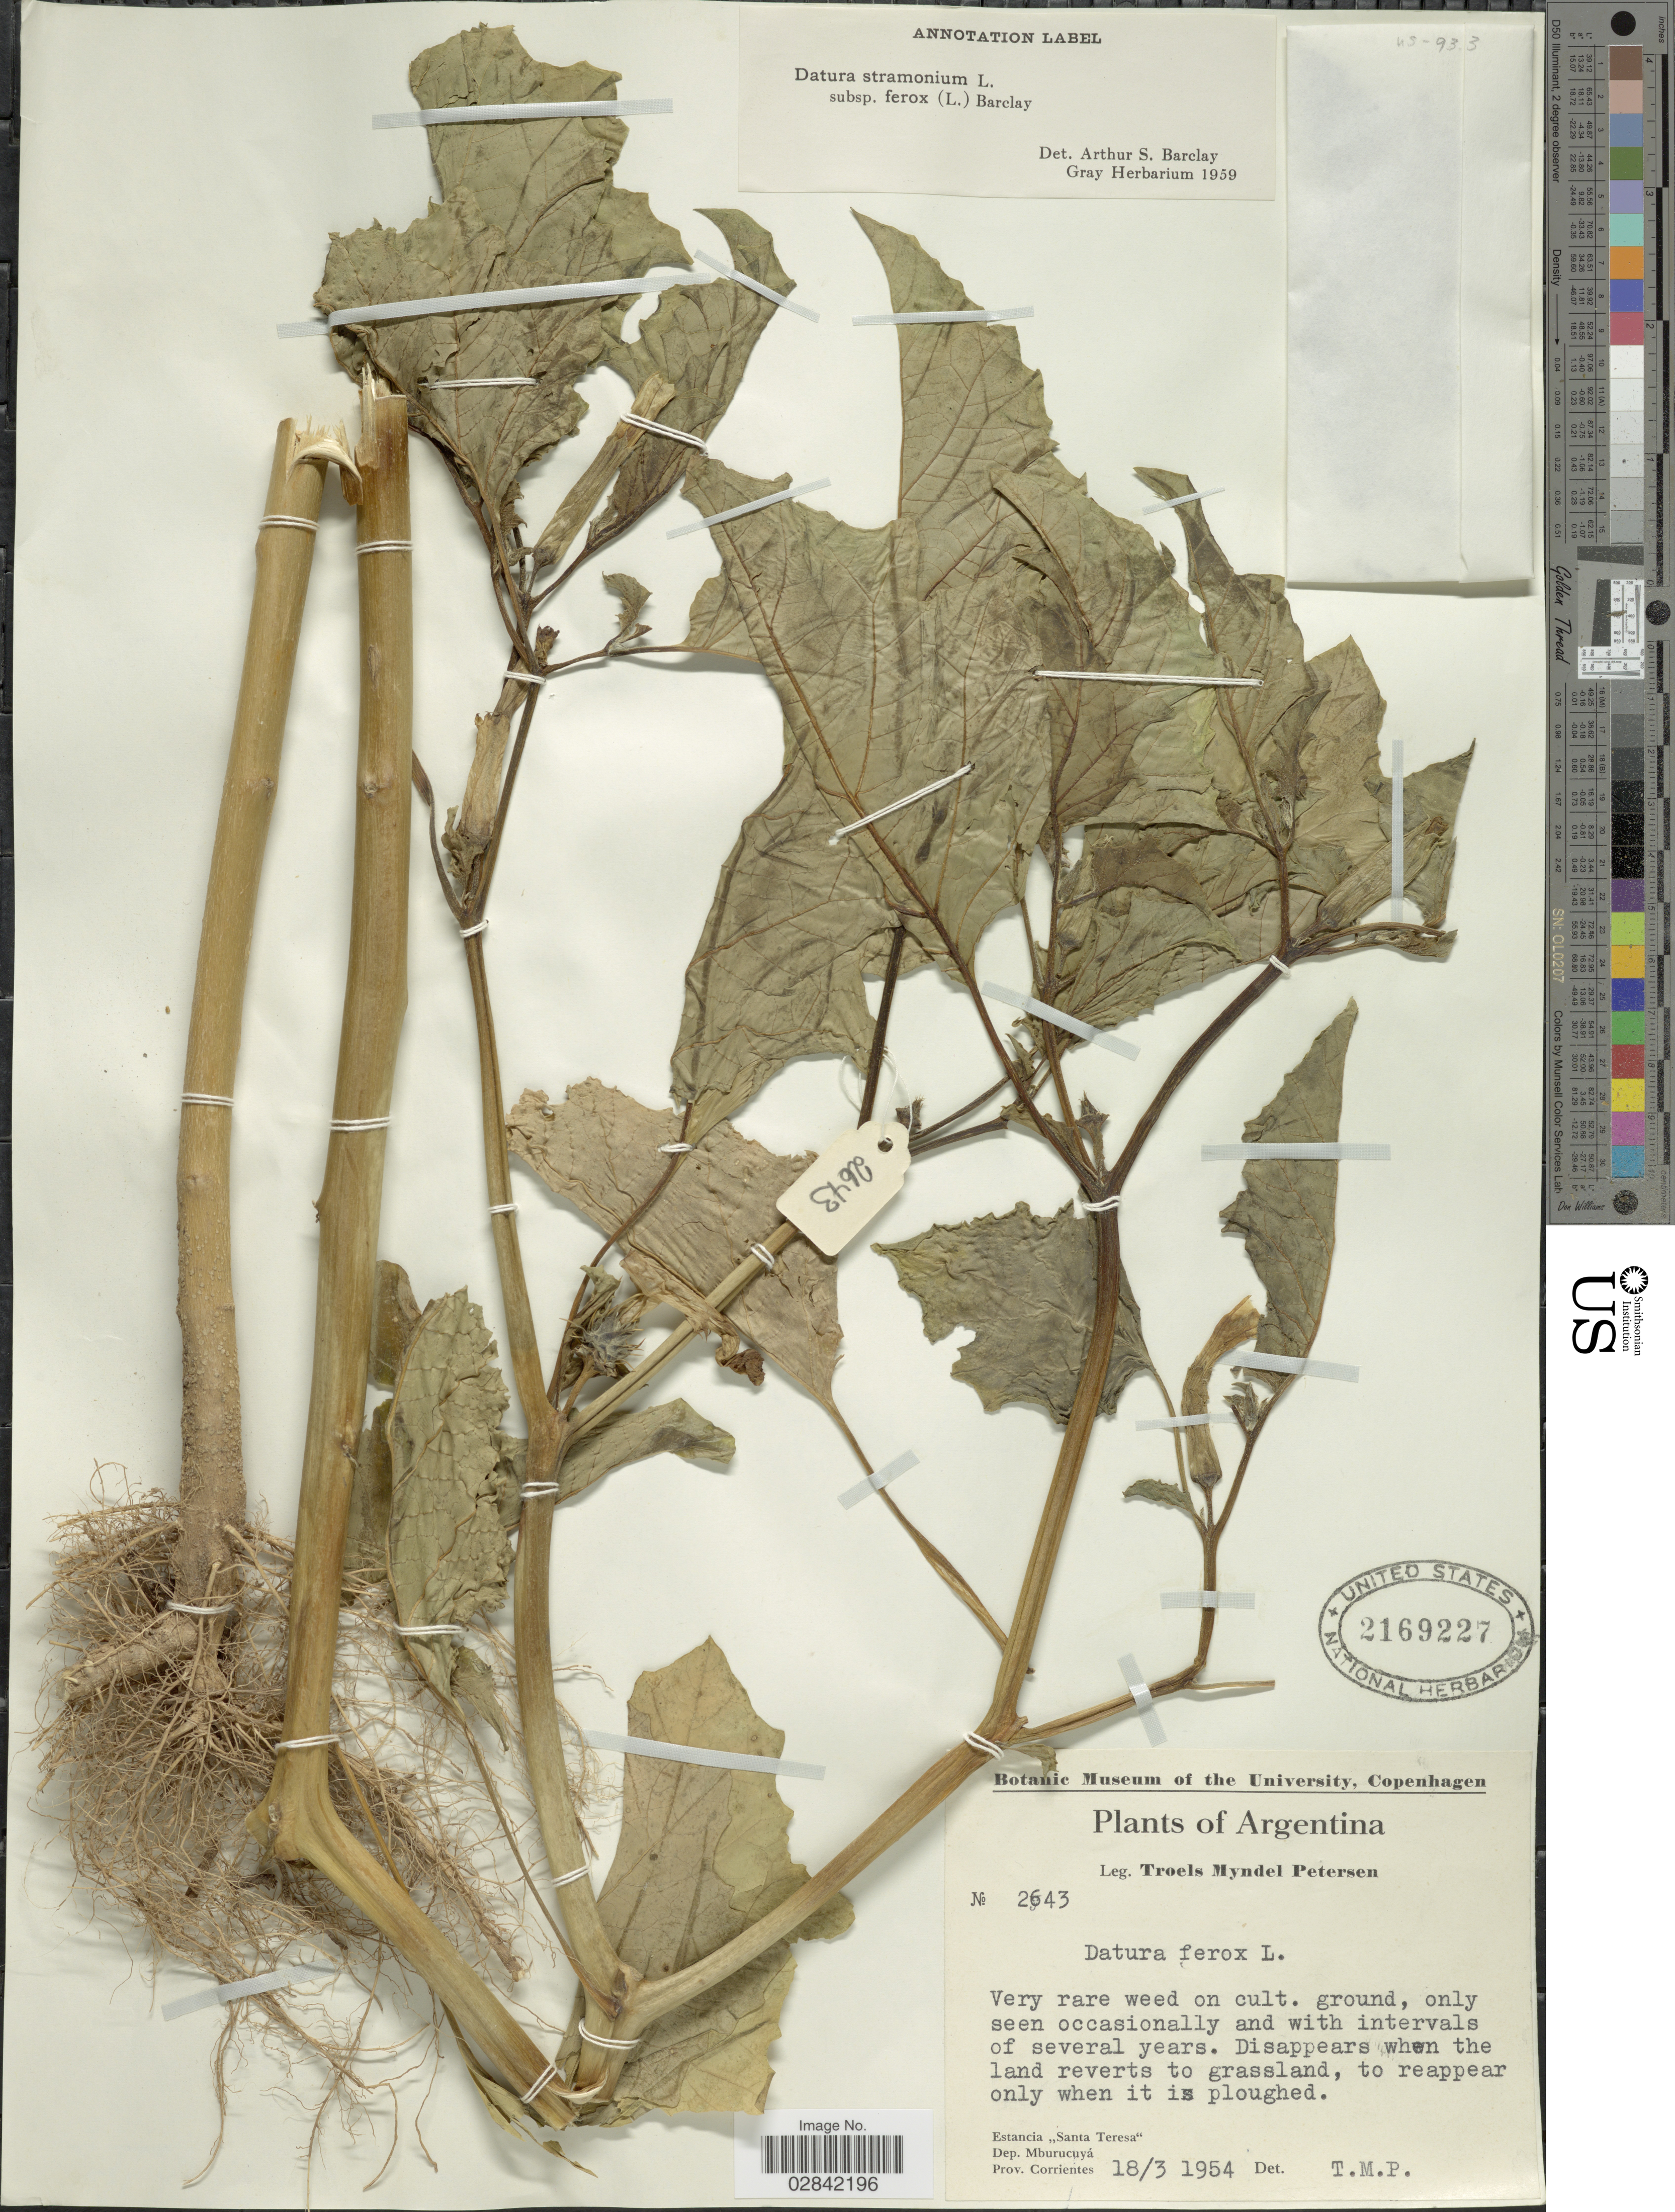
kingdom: Plantae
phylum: Tracheophyta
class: Magnoliopsida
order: Solanales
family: Solanaceae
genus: Datura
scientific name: Datura stramonium var. tatula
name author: (L.) Torr.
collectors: T. M. Petersen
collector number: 2643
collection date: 1954-03-18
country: Argentina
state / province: Corrientes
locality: Estancia "Santa Teresa", Dep. Mburucuyá, Prov. Corrientes.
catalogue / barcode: US 2169227